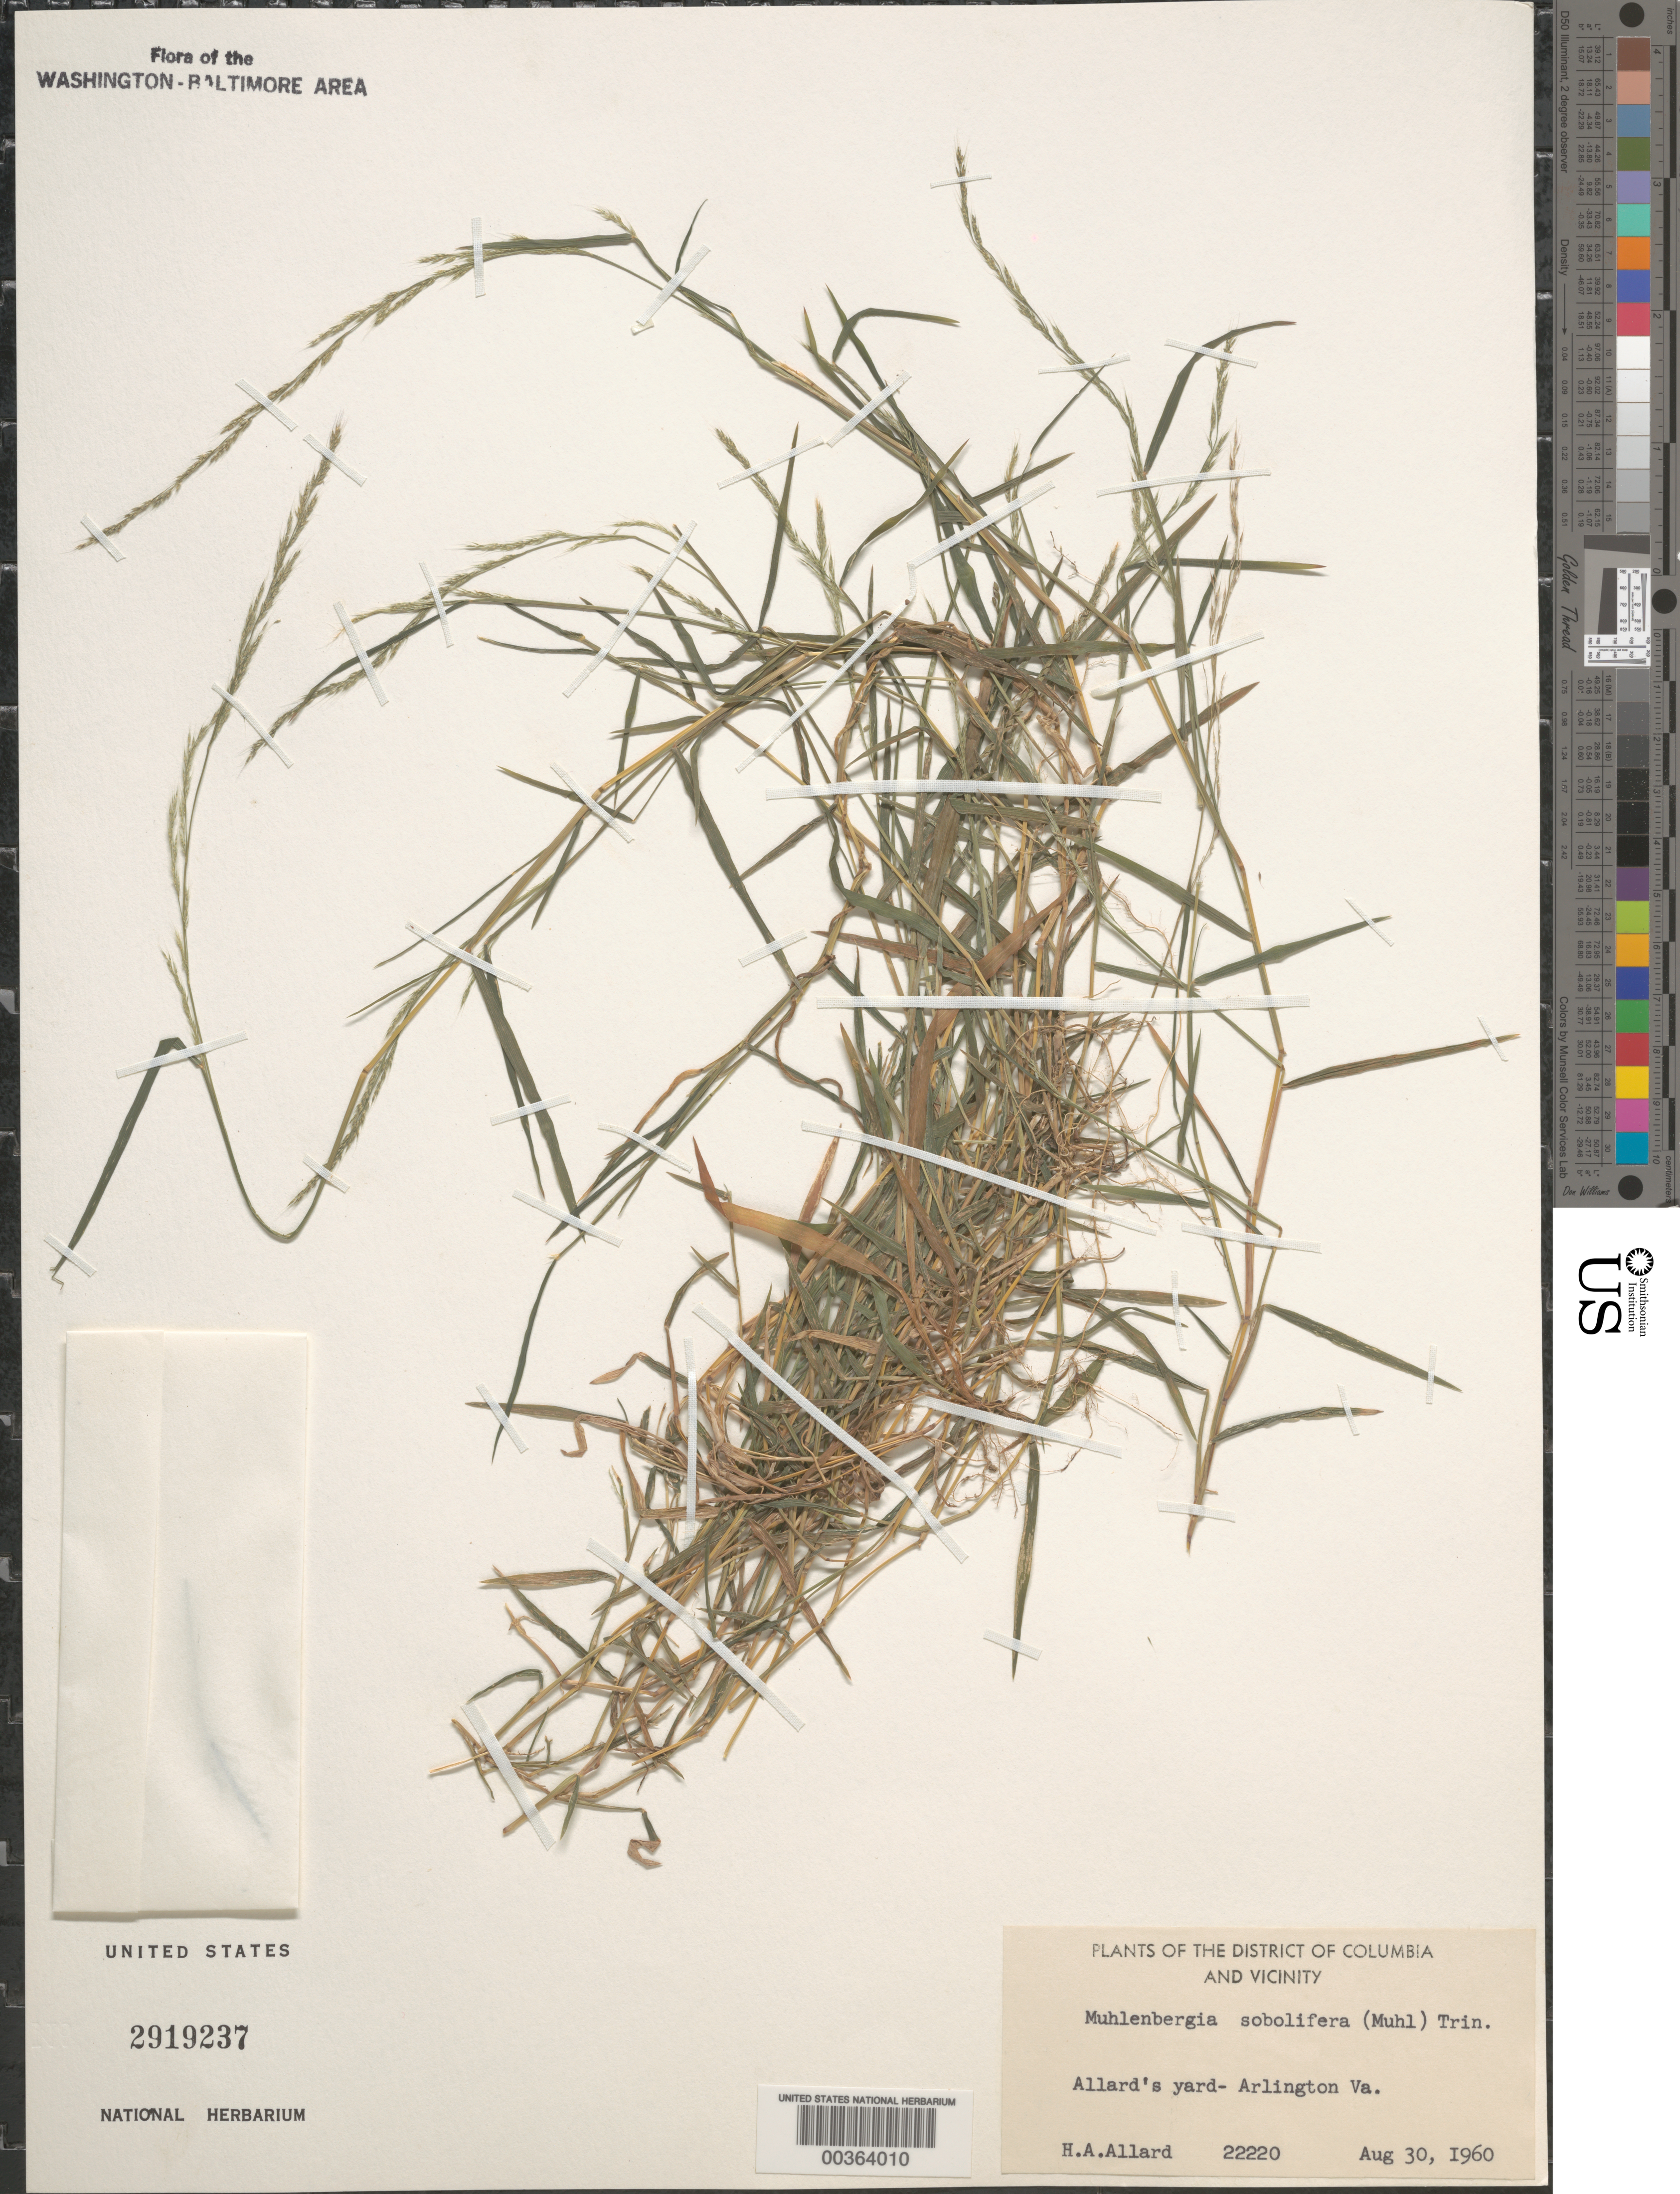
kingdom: Plantae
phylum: Tracheophyta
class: Liliopsida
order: Poales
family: Poaceae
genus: Muhlenbergia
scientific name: Muhlenbergia sobolifera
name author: (Muhl. ex Willd.) Trin.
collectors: H. A. Allard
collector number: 22220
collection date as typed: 30 Aug 1960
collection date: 1960-08-30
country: United States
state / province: Virginia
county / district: Arlington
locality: Allards Garden, Arlington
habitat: Yard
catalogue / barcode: US 2919237